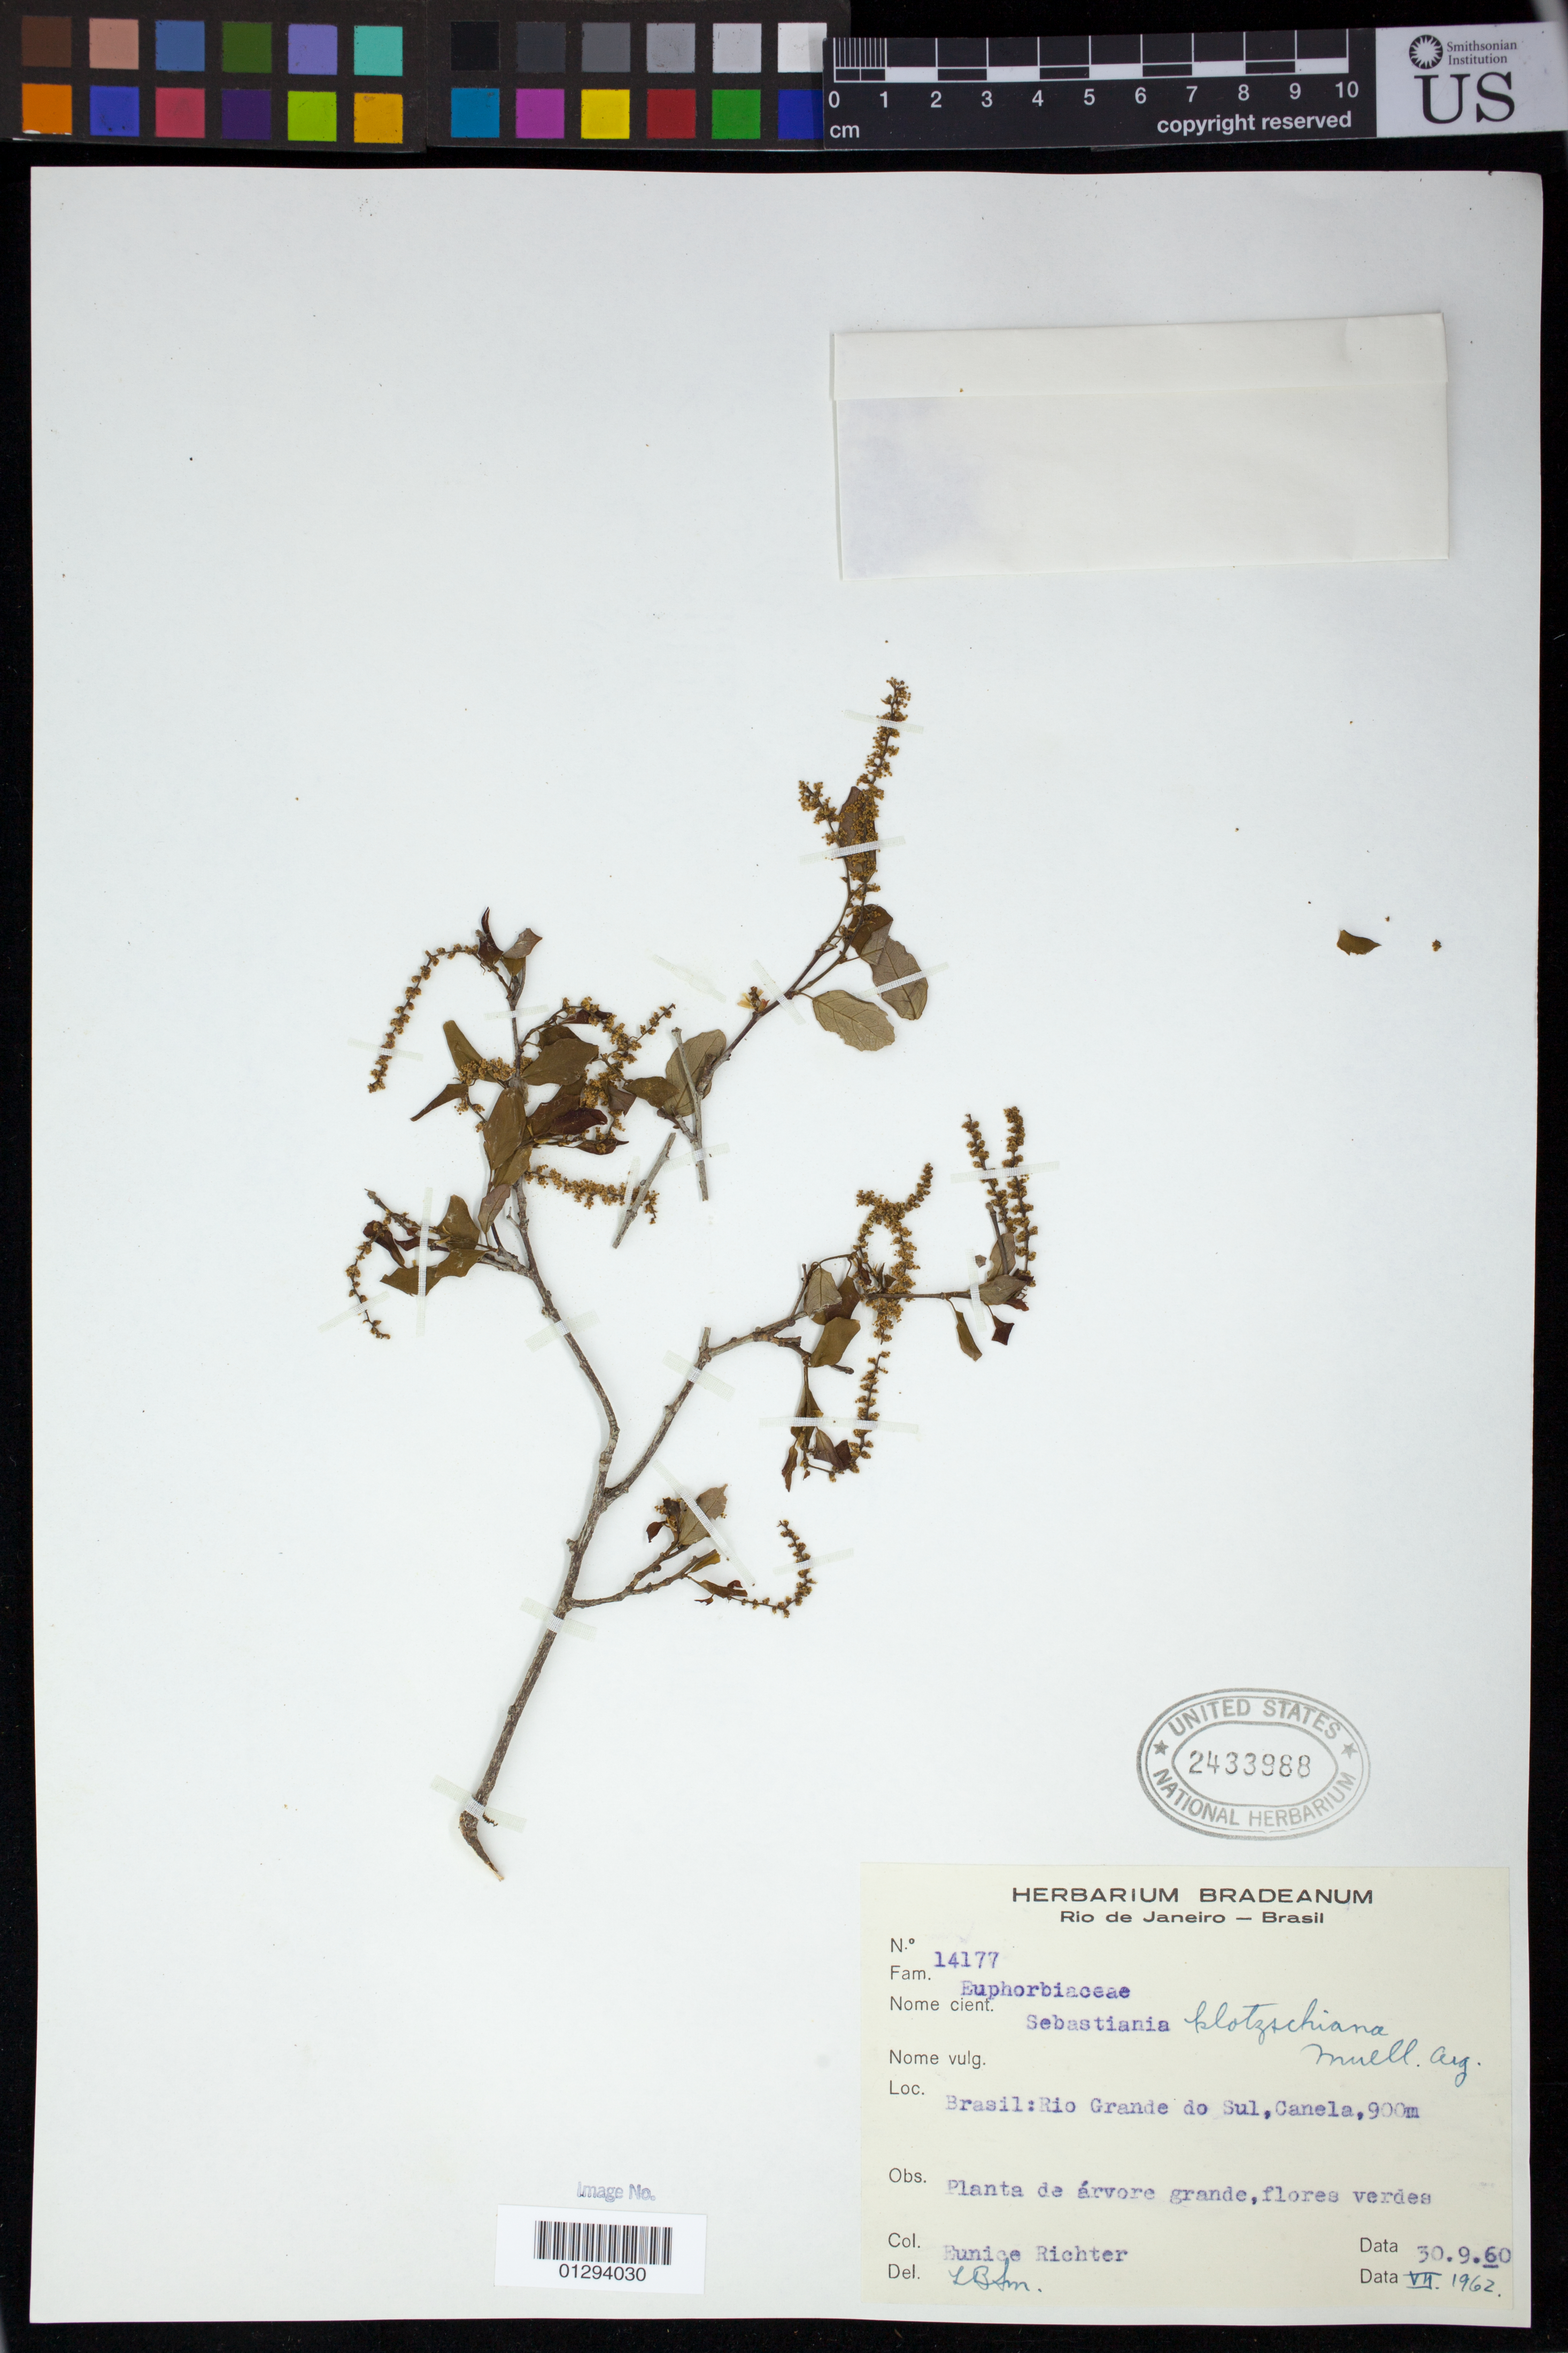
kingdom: Plantae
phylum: Tracheophyta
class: Magnoliopsida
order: Malpighiales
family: Euphorbiaceae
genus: Sebastiania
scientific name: Sebastiania commersoniana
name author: (Baill.) L.B. Sm. & Downs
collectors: E. Richter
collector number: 14177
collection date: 1960-09-30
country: Brazil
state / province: Rio Grande do Sul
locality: Brasil: Rio Grande do Sul, Canela.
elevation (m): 900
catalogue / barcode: US 2433988